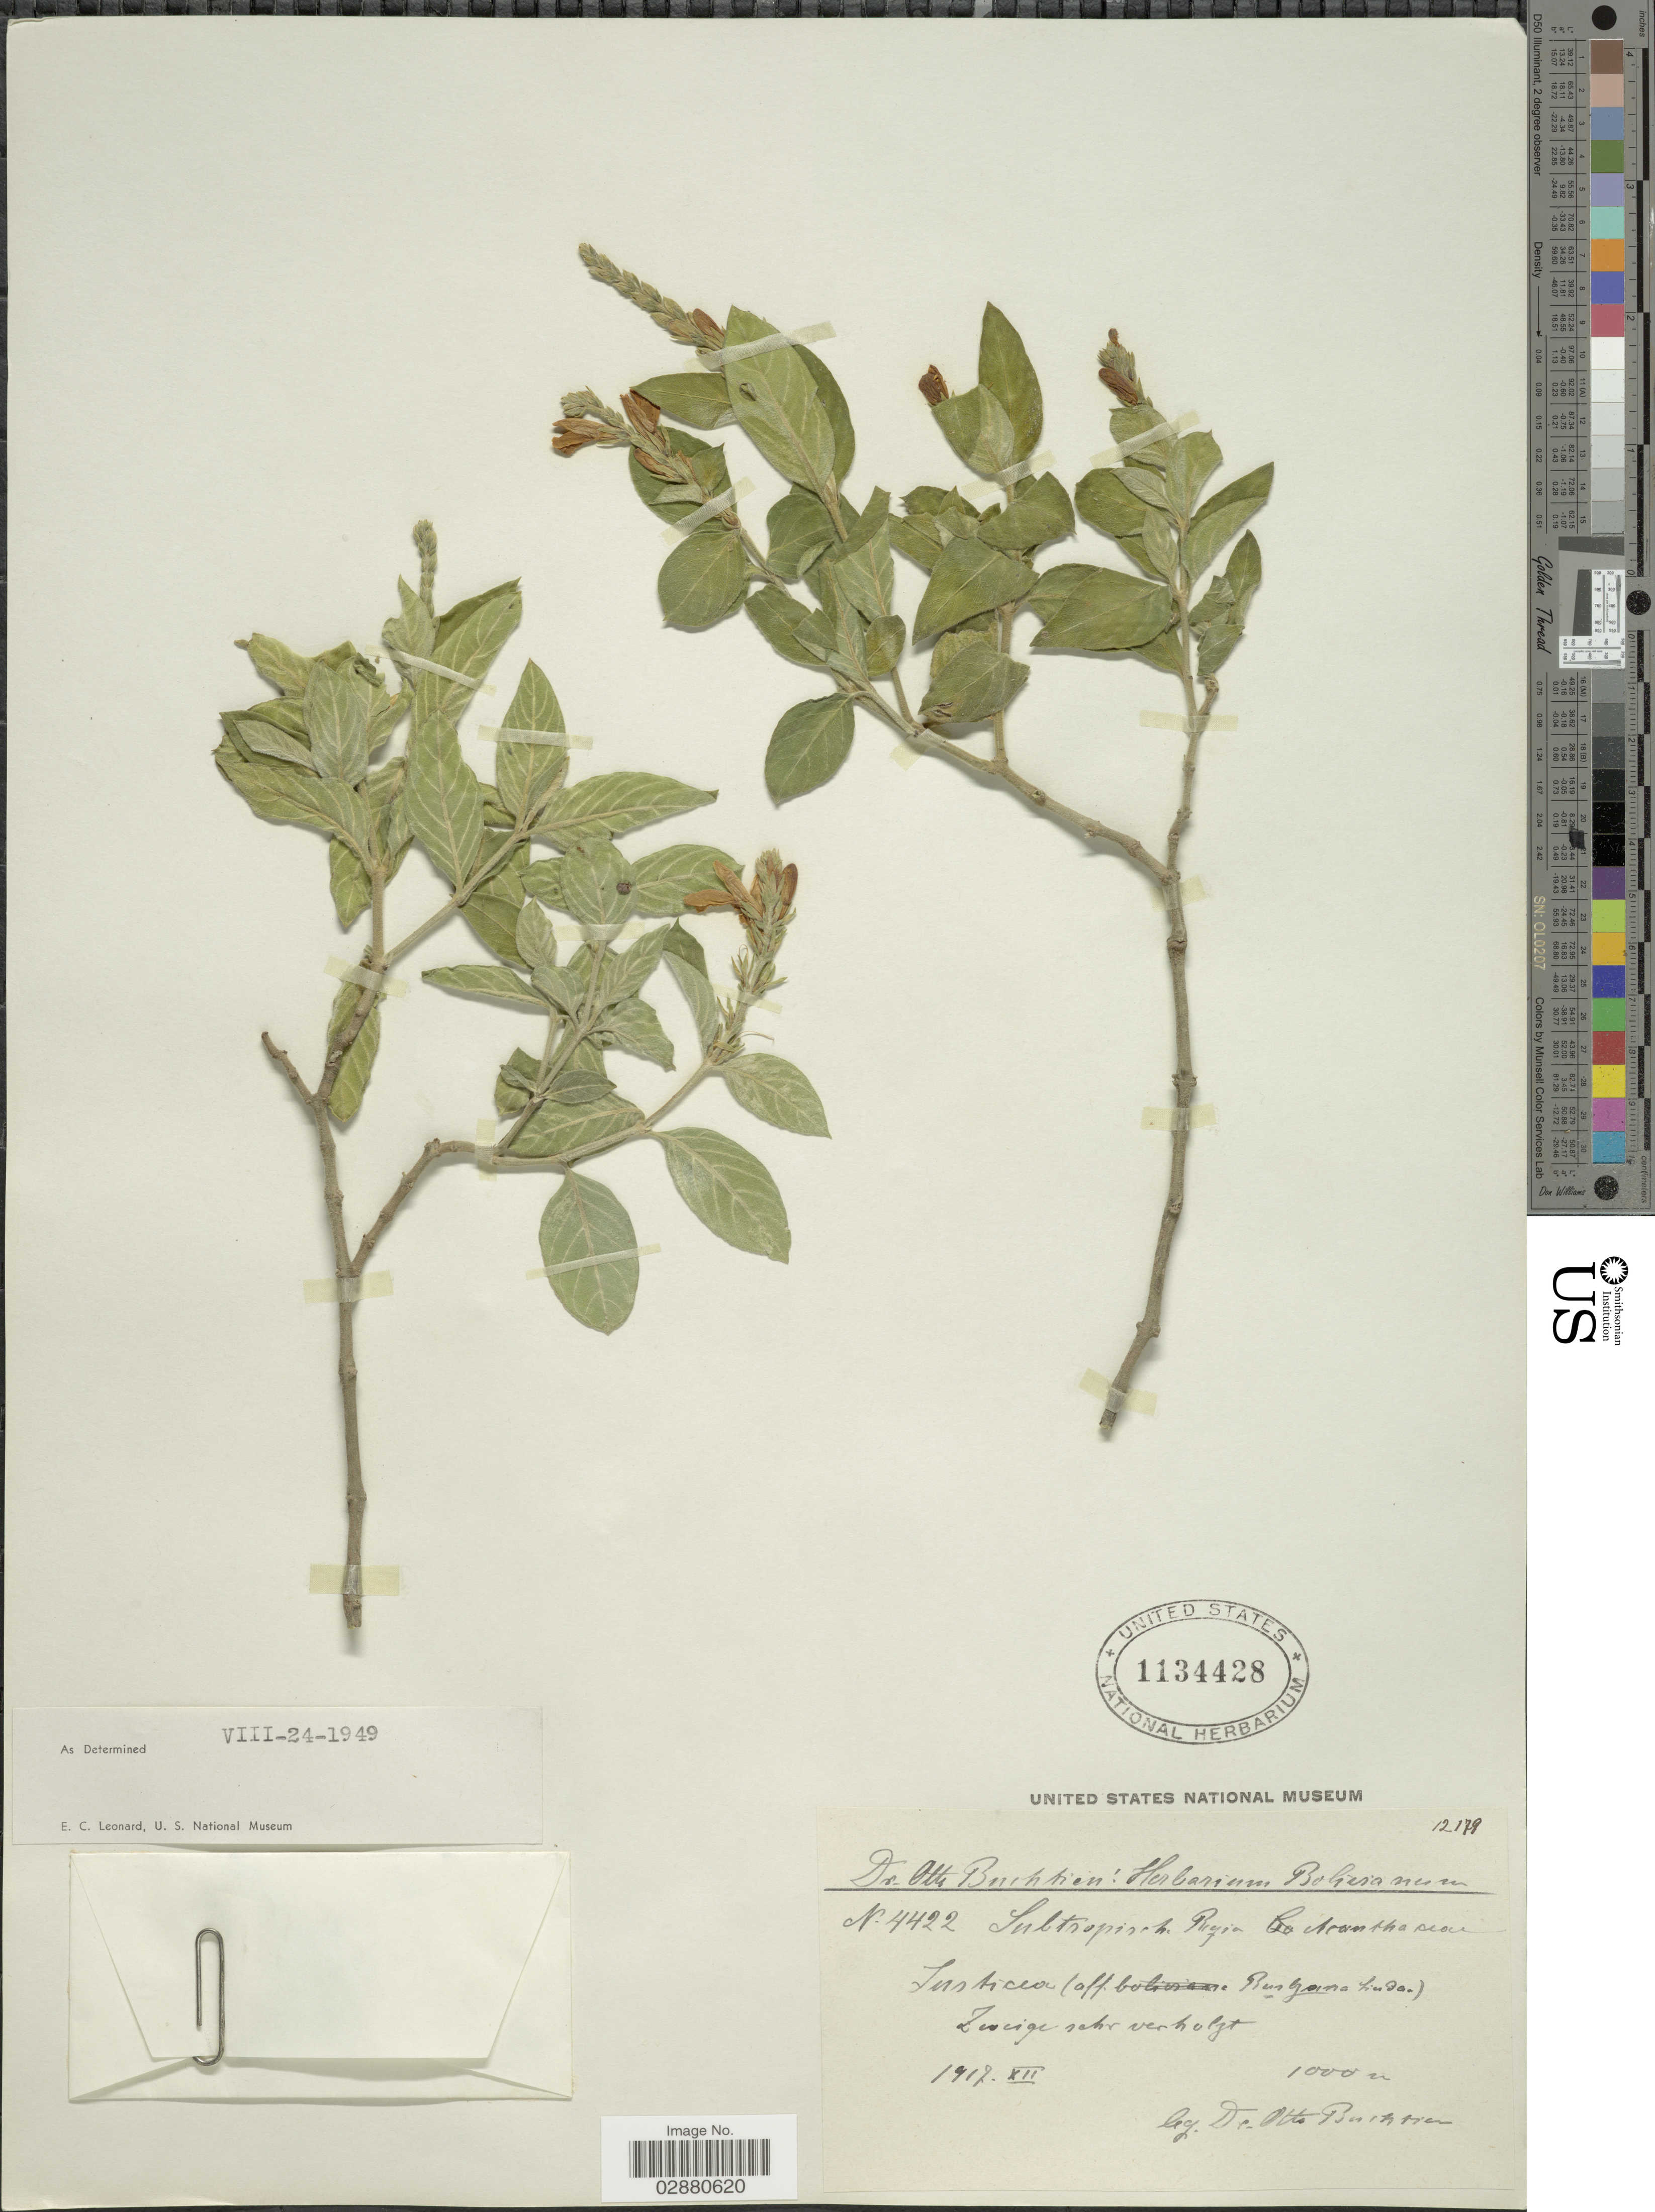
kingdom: Plantae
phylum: Tracheophyta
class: Magnoliopsida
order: Lamiales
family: Acanthaceae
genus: Justicia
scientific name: Justicia rusbyana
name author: Lindau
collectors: O. Buchtien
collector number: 4422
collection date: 1917-12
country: Bolivia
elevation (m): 1000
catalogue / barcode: US 1134428